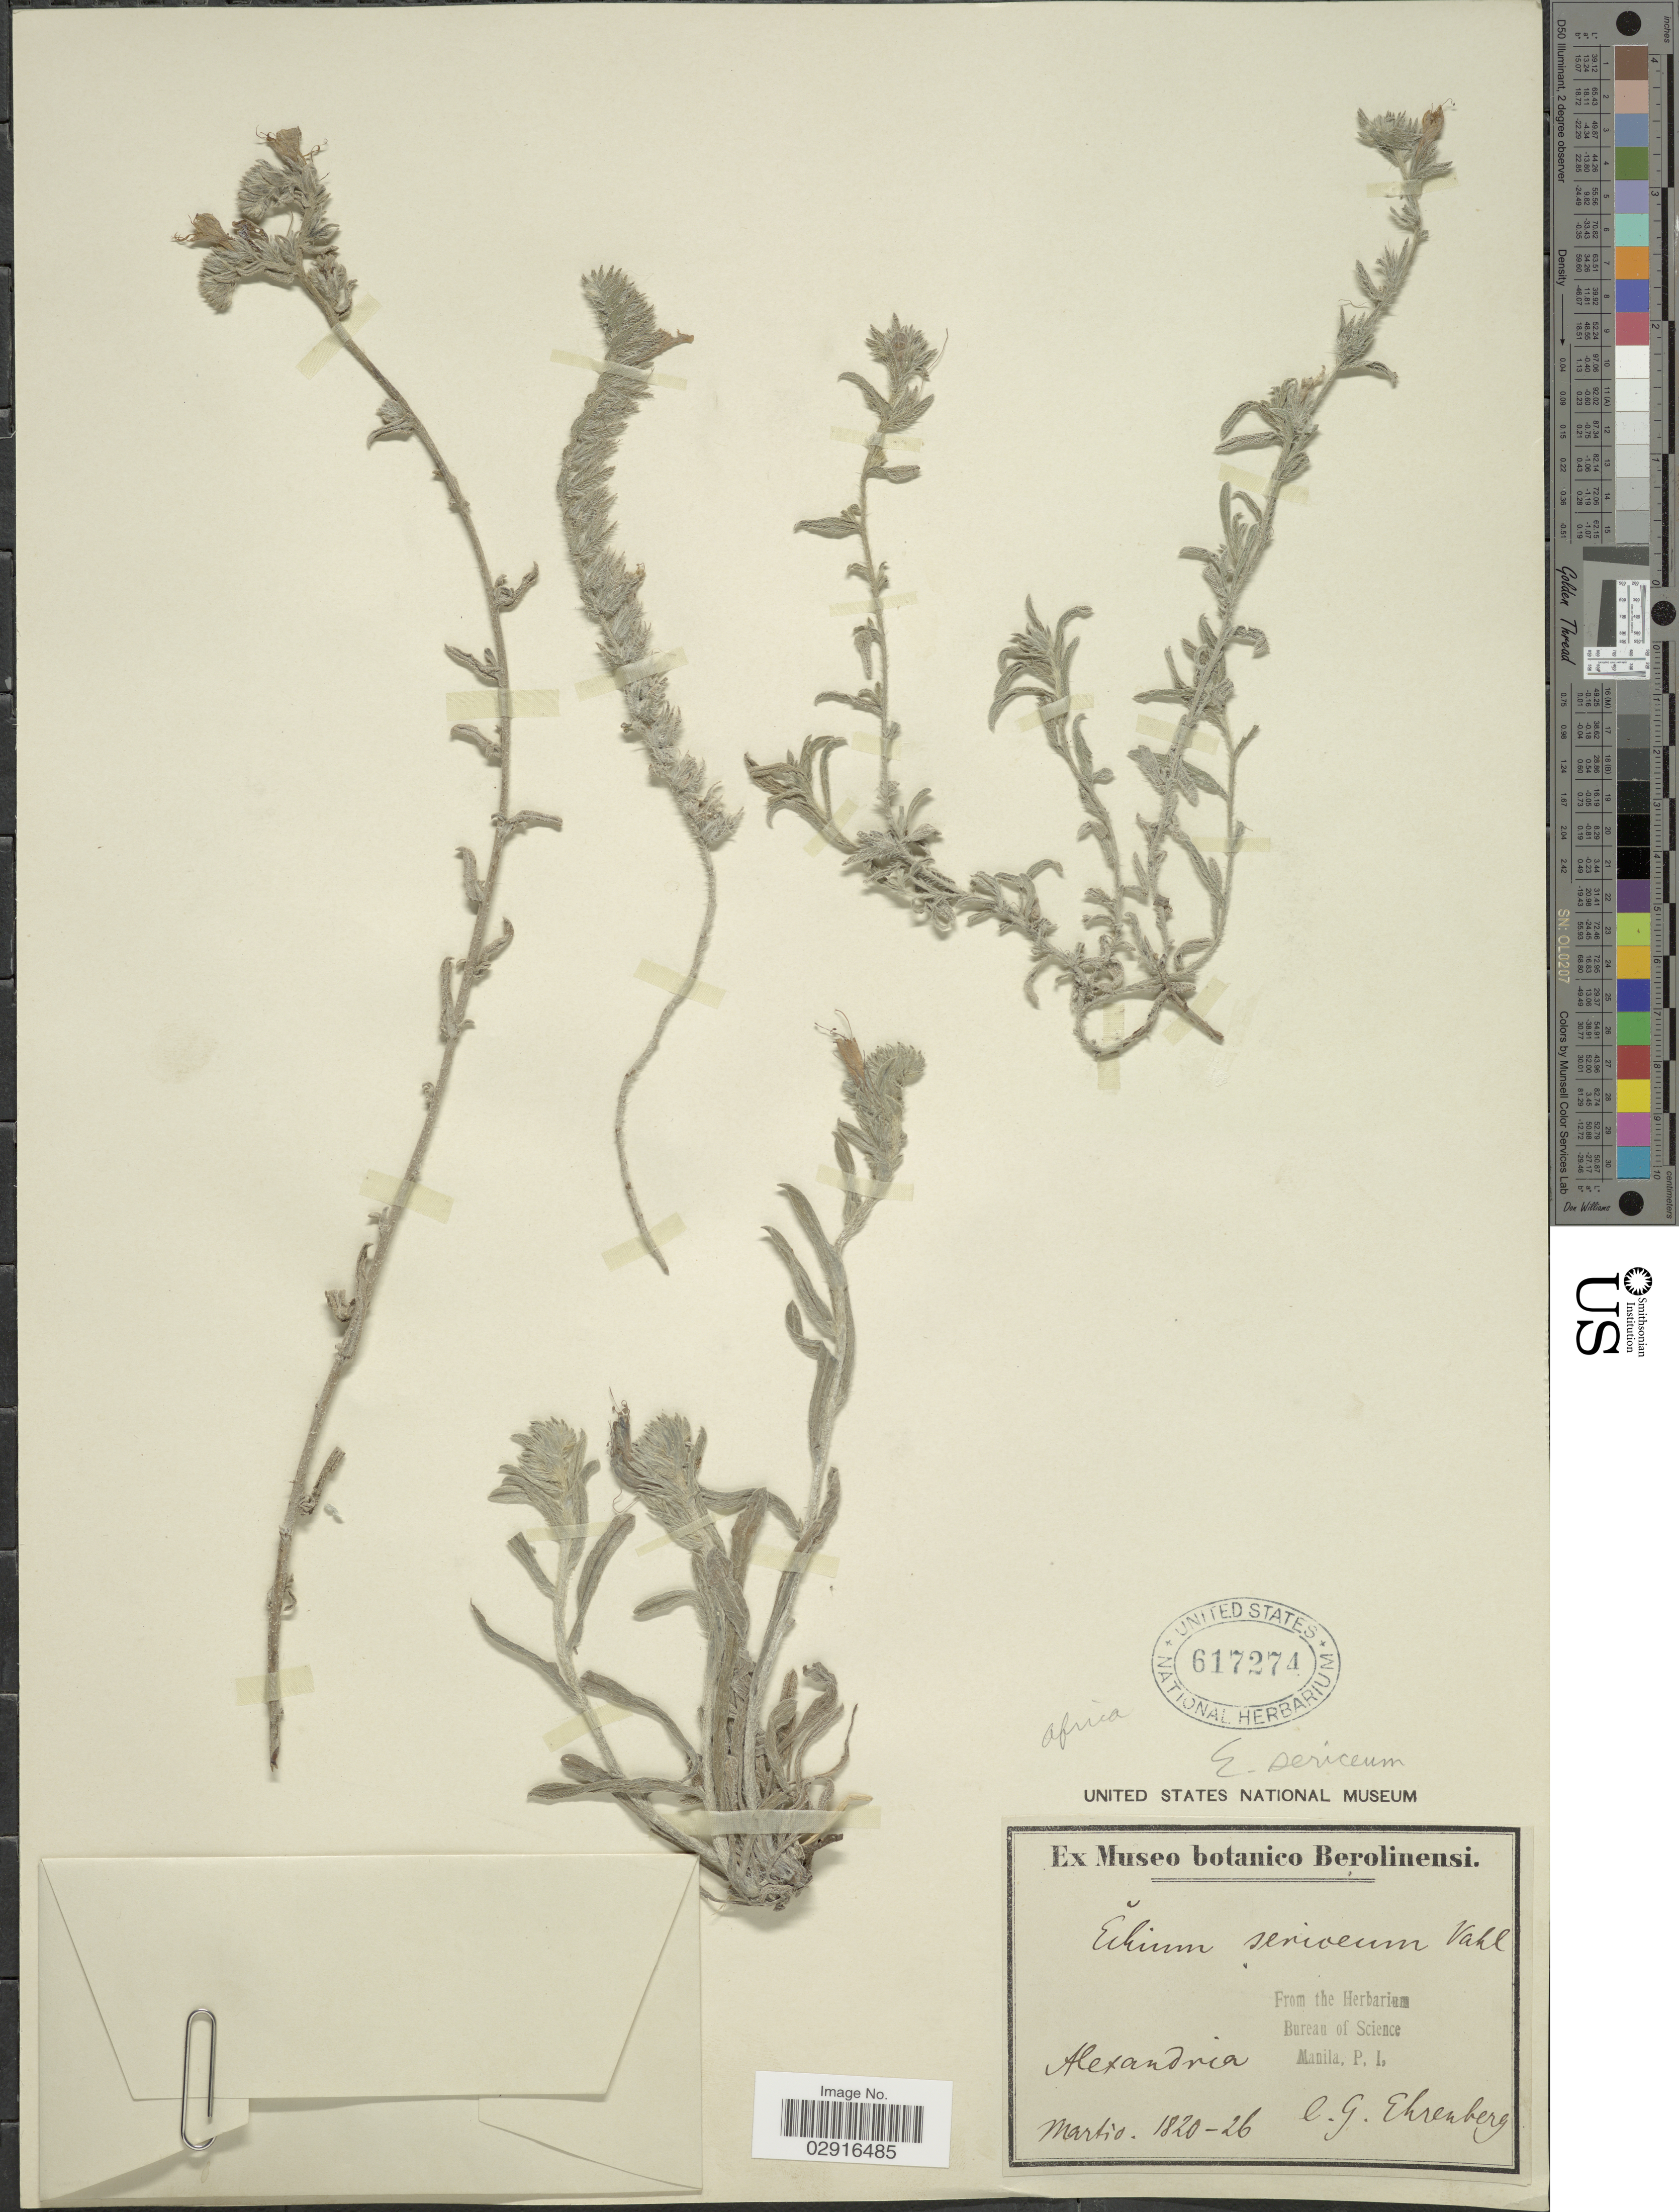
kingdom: Plantae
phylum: Tracheophyta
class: Magnoliopsida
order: Boraginales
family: Boraginaceae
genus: Echium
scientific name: Echium sericeum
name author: Vahl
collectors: C. Ehrenberg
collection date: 1820-03/1826-03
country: Egypt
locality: Africa. Alexandria.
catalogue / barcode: US 617274